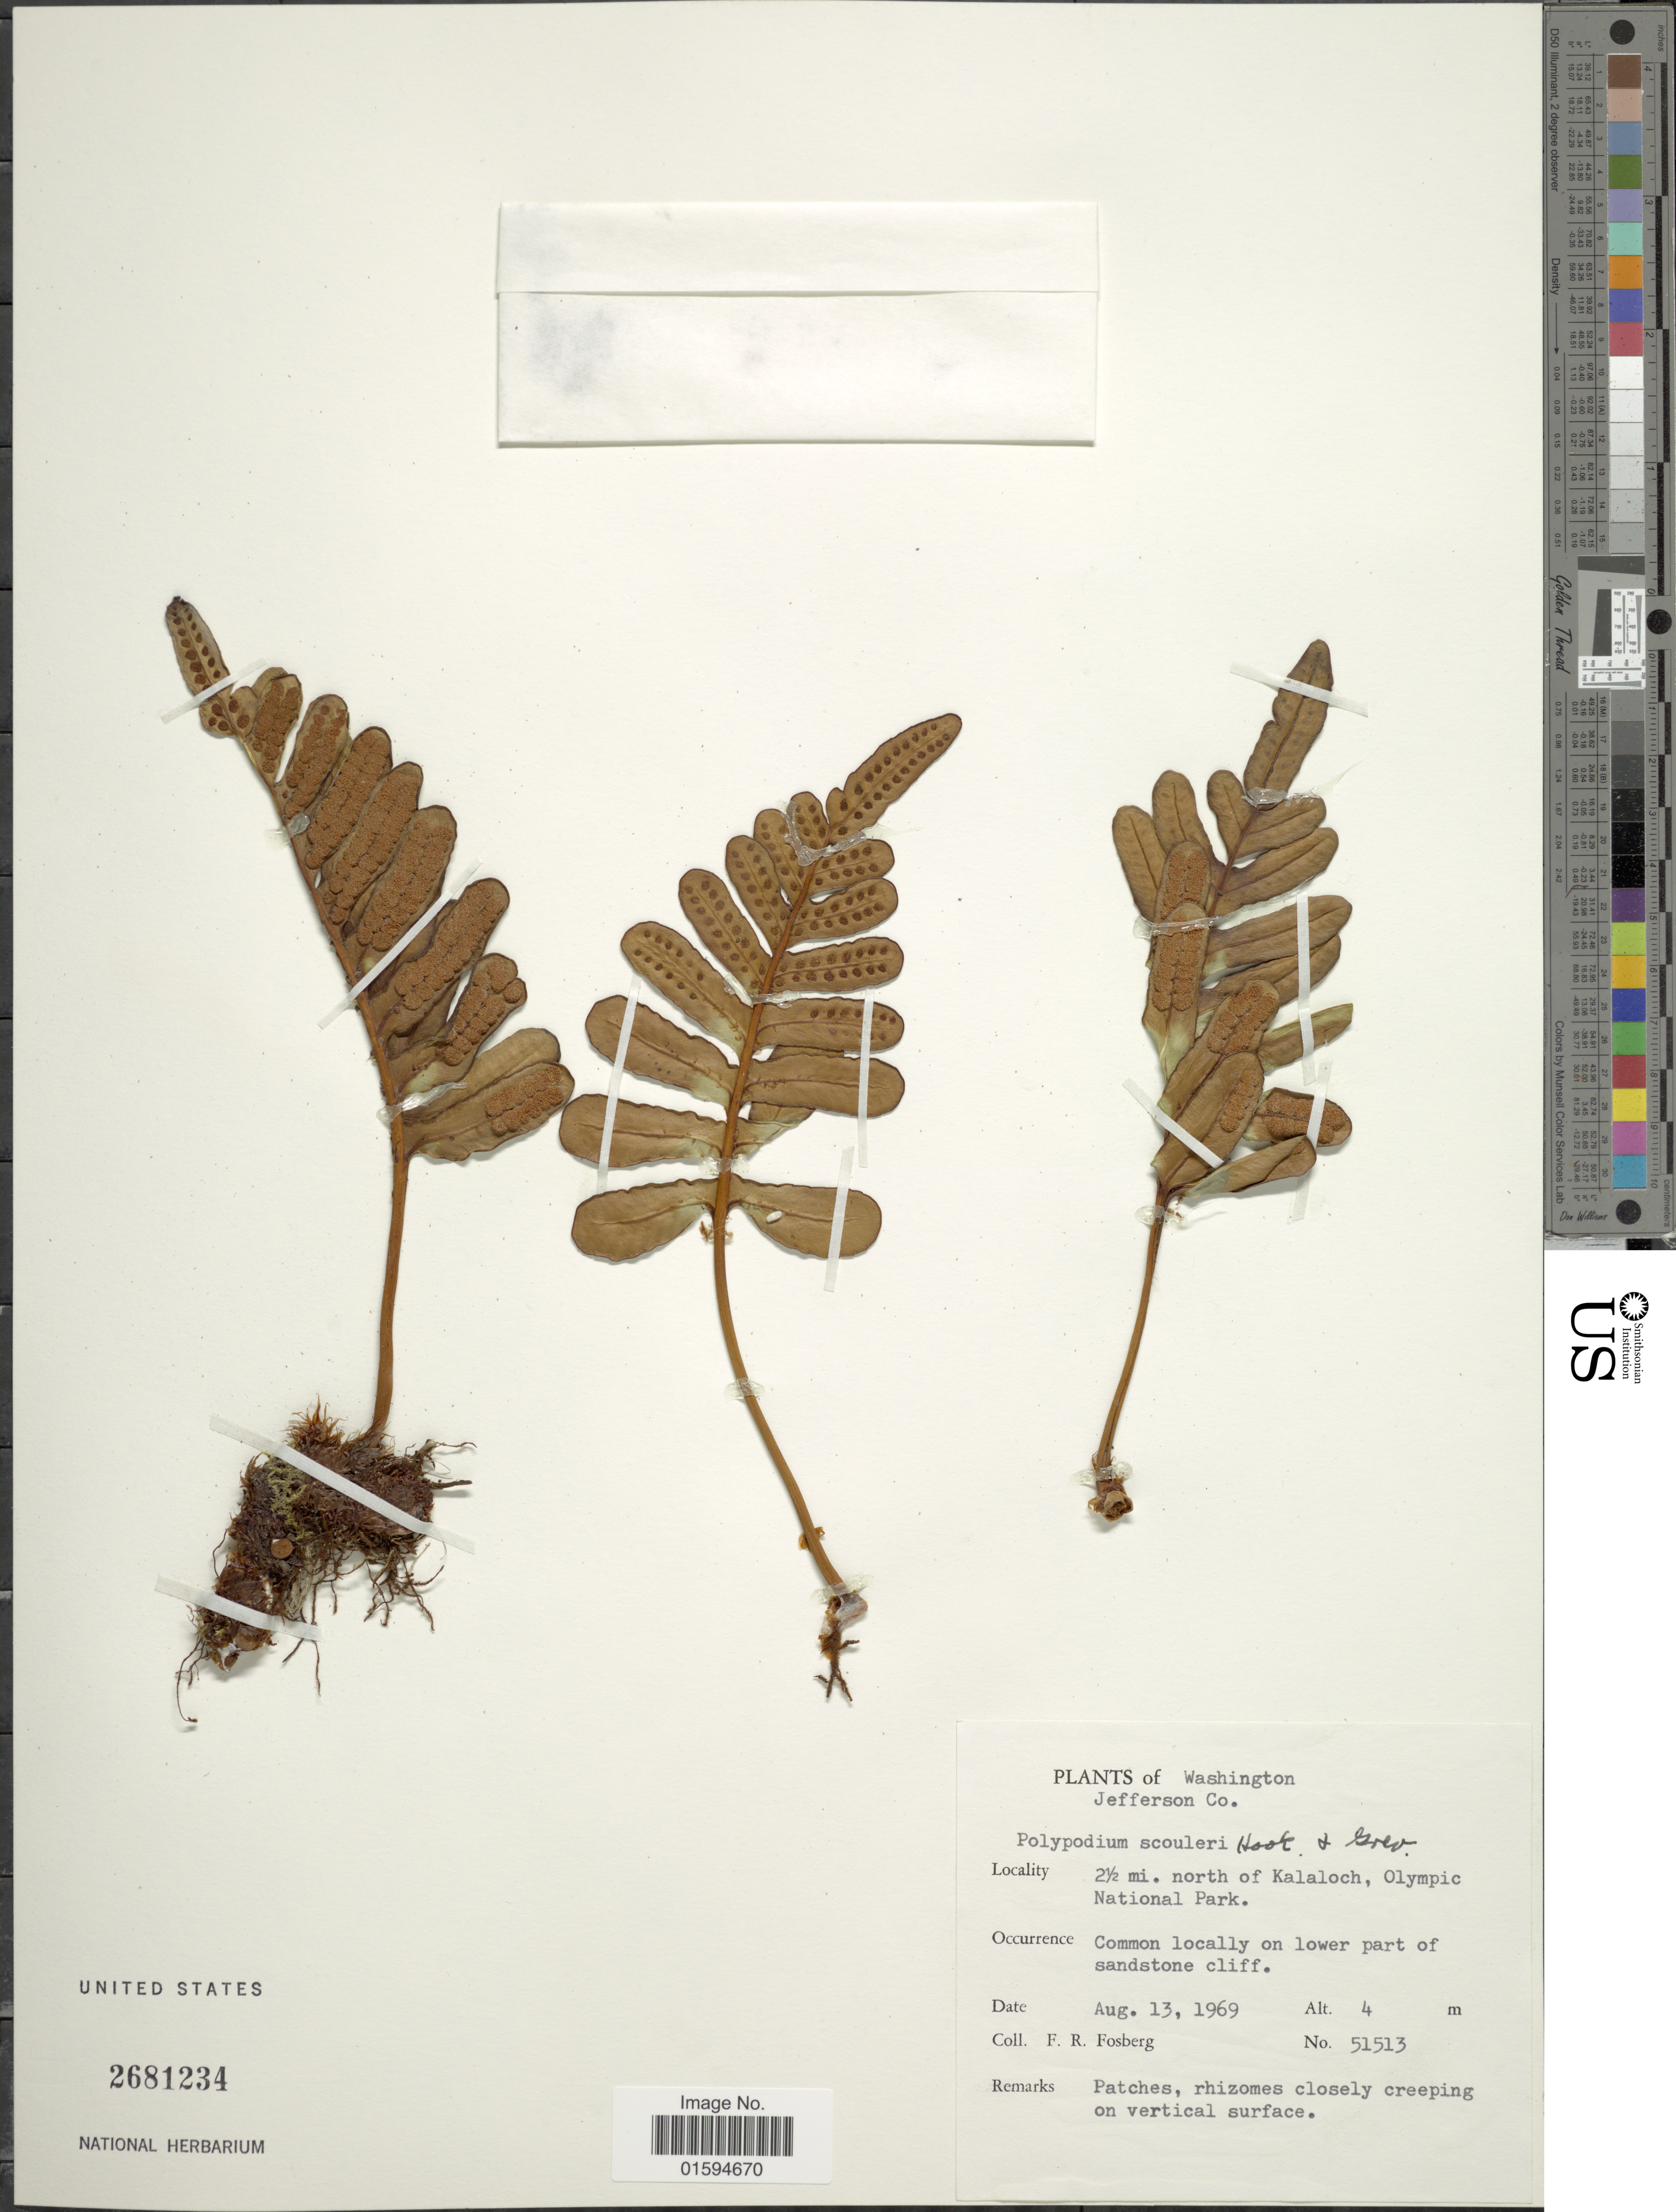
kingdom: Plantae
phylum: Tracheophyta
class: Polypodiopsida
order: Polypodiales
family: Polypodiaceae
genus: Polypodium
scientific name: Polypodium scouleri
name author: Hook. & Grev.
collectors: F. R. Fosberg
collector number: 51513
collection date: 1969-08-13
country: United States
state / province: Washington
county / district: Jefferson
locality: Jefferson Co. 2½ mi. north of Kalaloch, Olympic National Park.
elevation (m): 4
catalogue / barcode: US 26781234